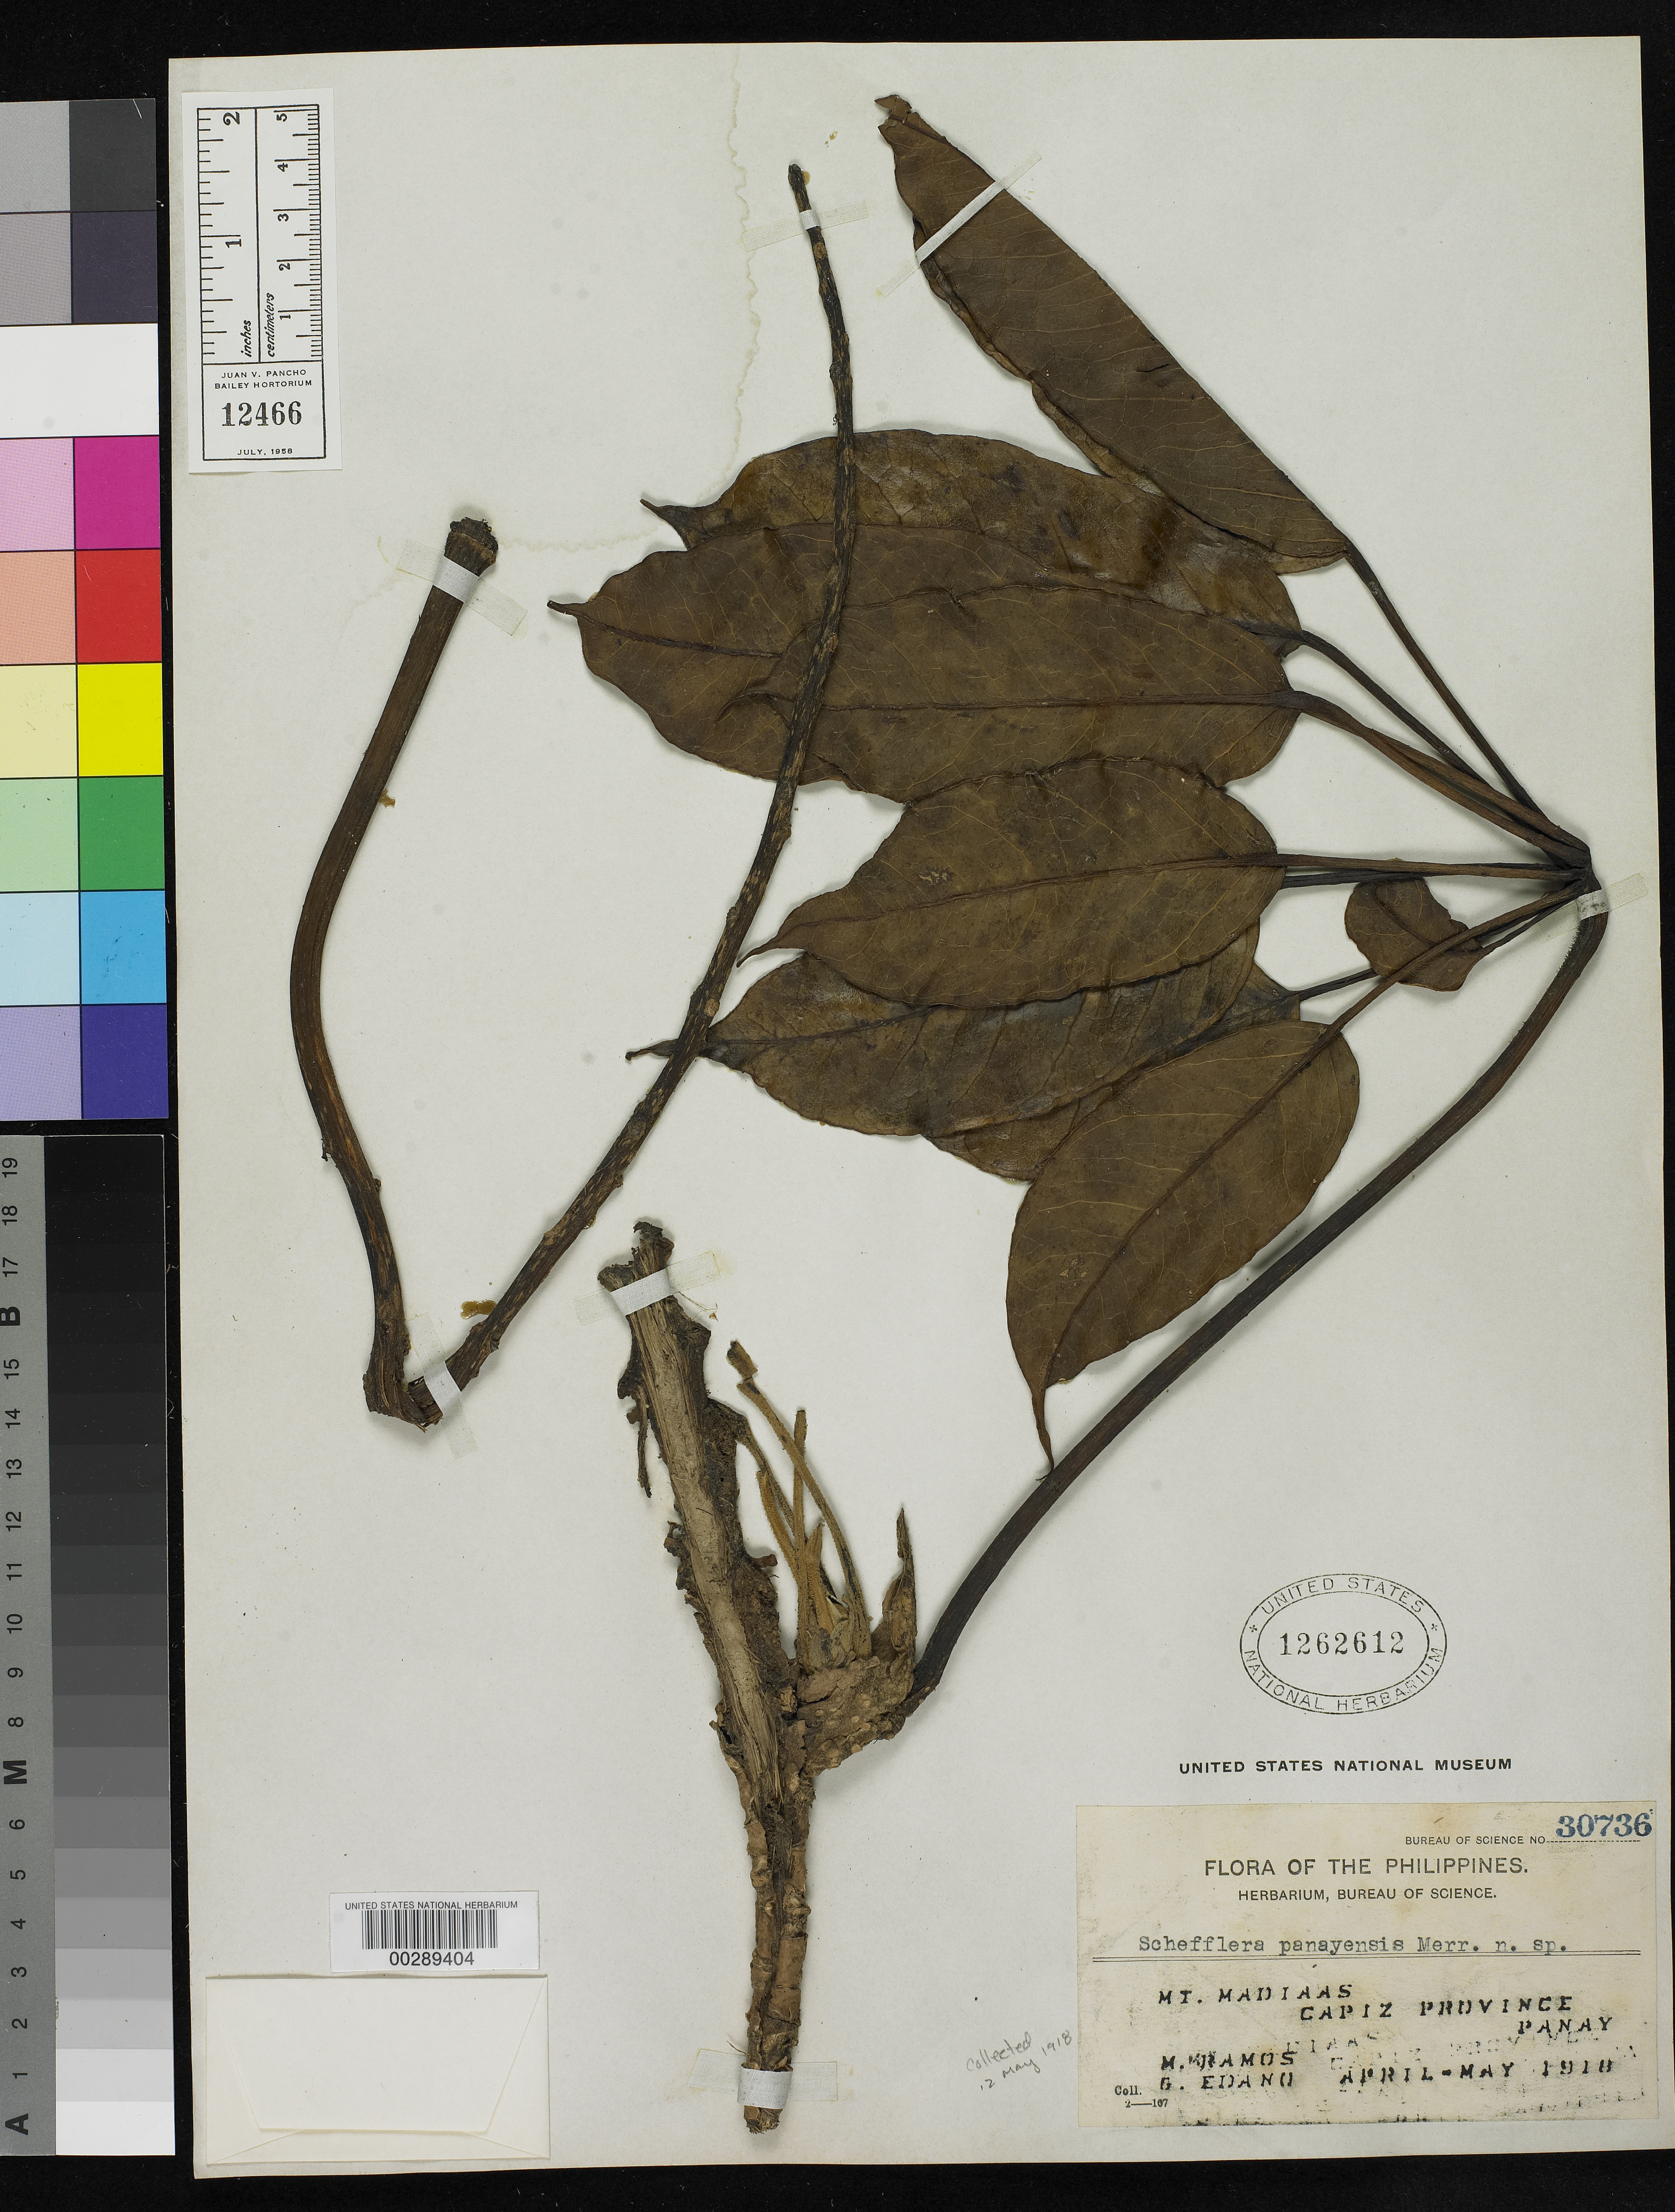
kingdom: Plantae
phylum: Tracheophyta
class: Magnoliopsida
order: Apiales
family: Araliaceae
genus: Schefflera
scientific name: Schefflera panayensis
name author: Merr.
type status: Isotype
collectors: M. Ramos & G. E. Edaño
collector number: Bur. Sci. 30736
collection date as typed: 12 May 1918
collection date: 1918-05-12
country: Philippines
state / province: Western Visayas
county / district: Capiz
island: Panay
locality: Mt. Madiaas.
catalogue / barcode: US 1262612